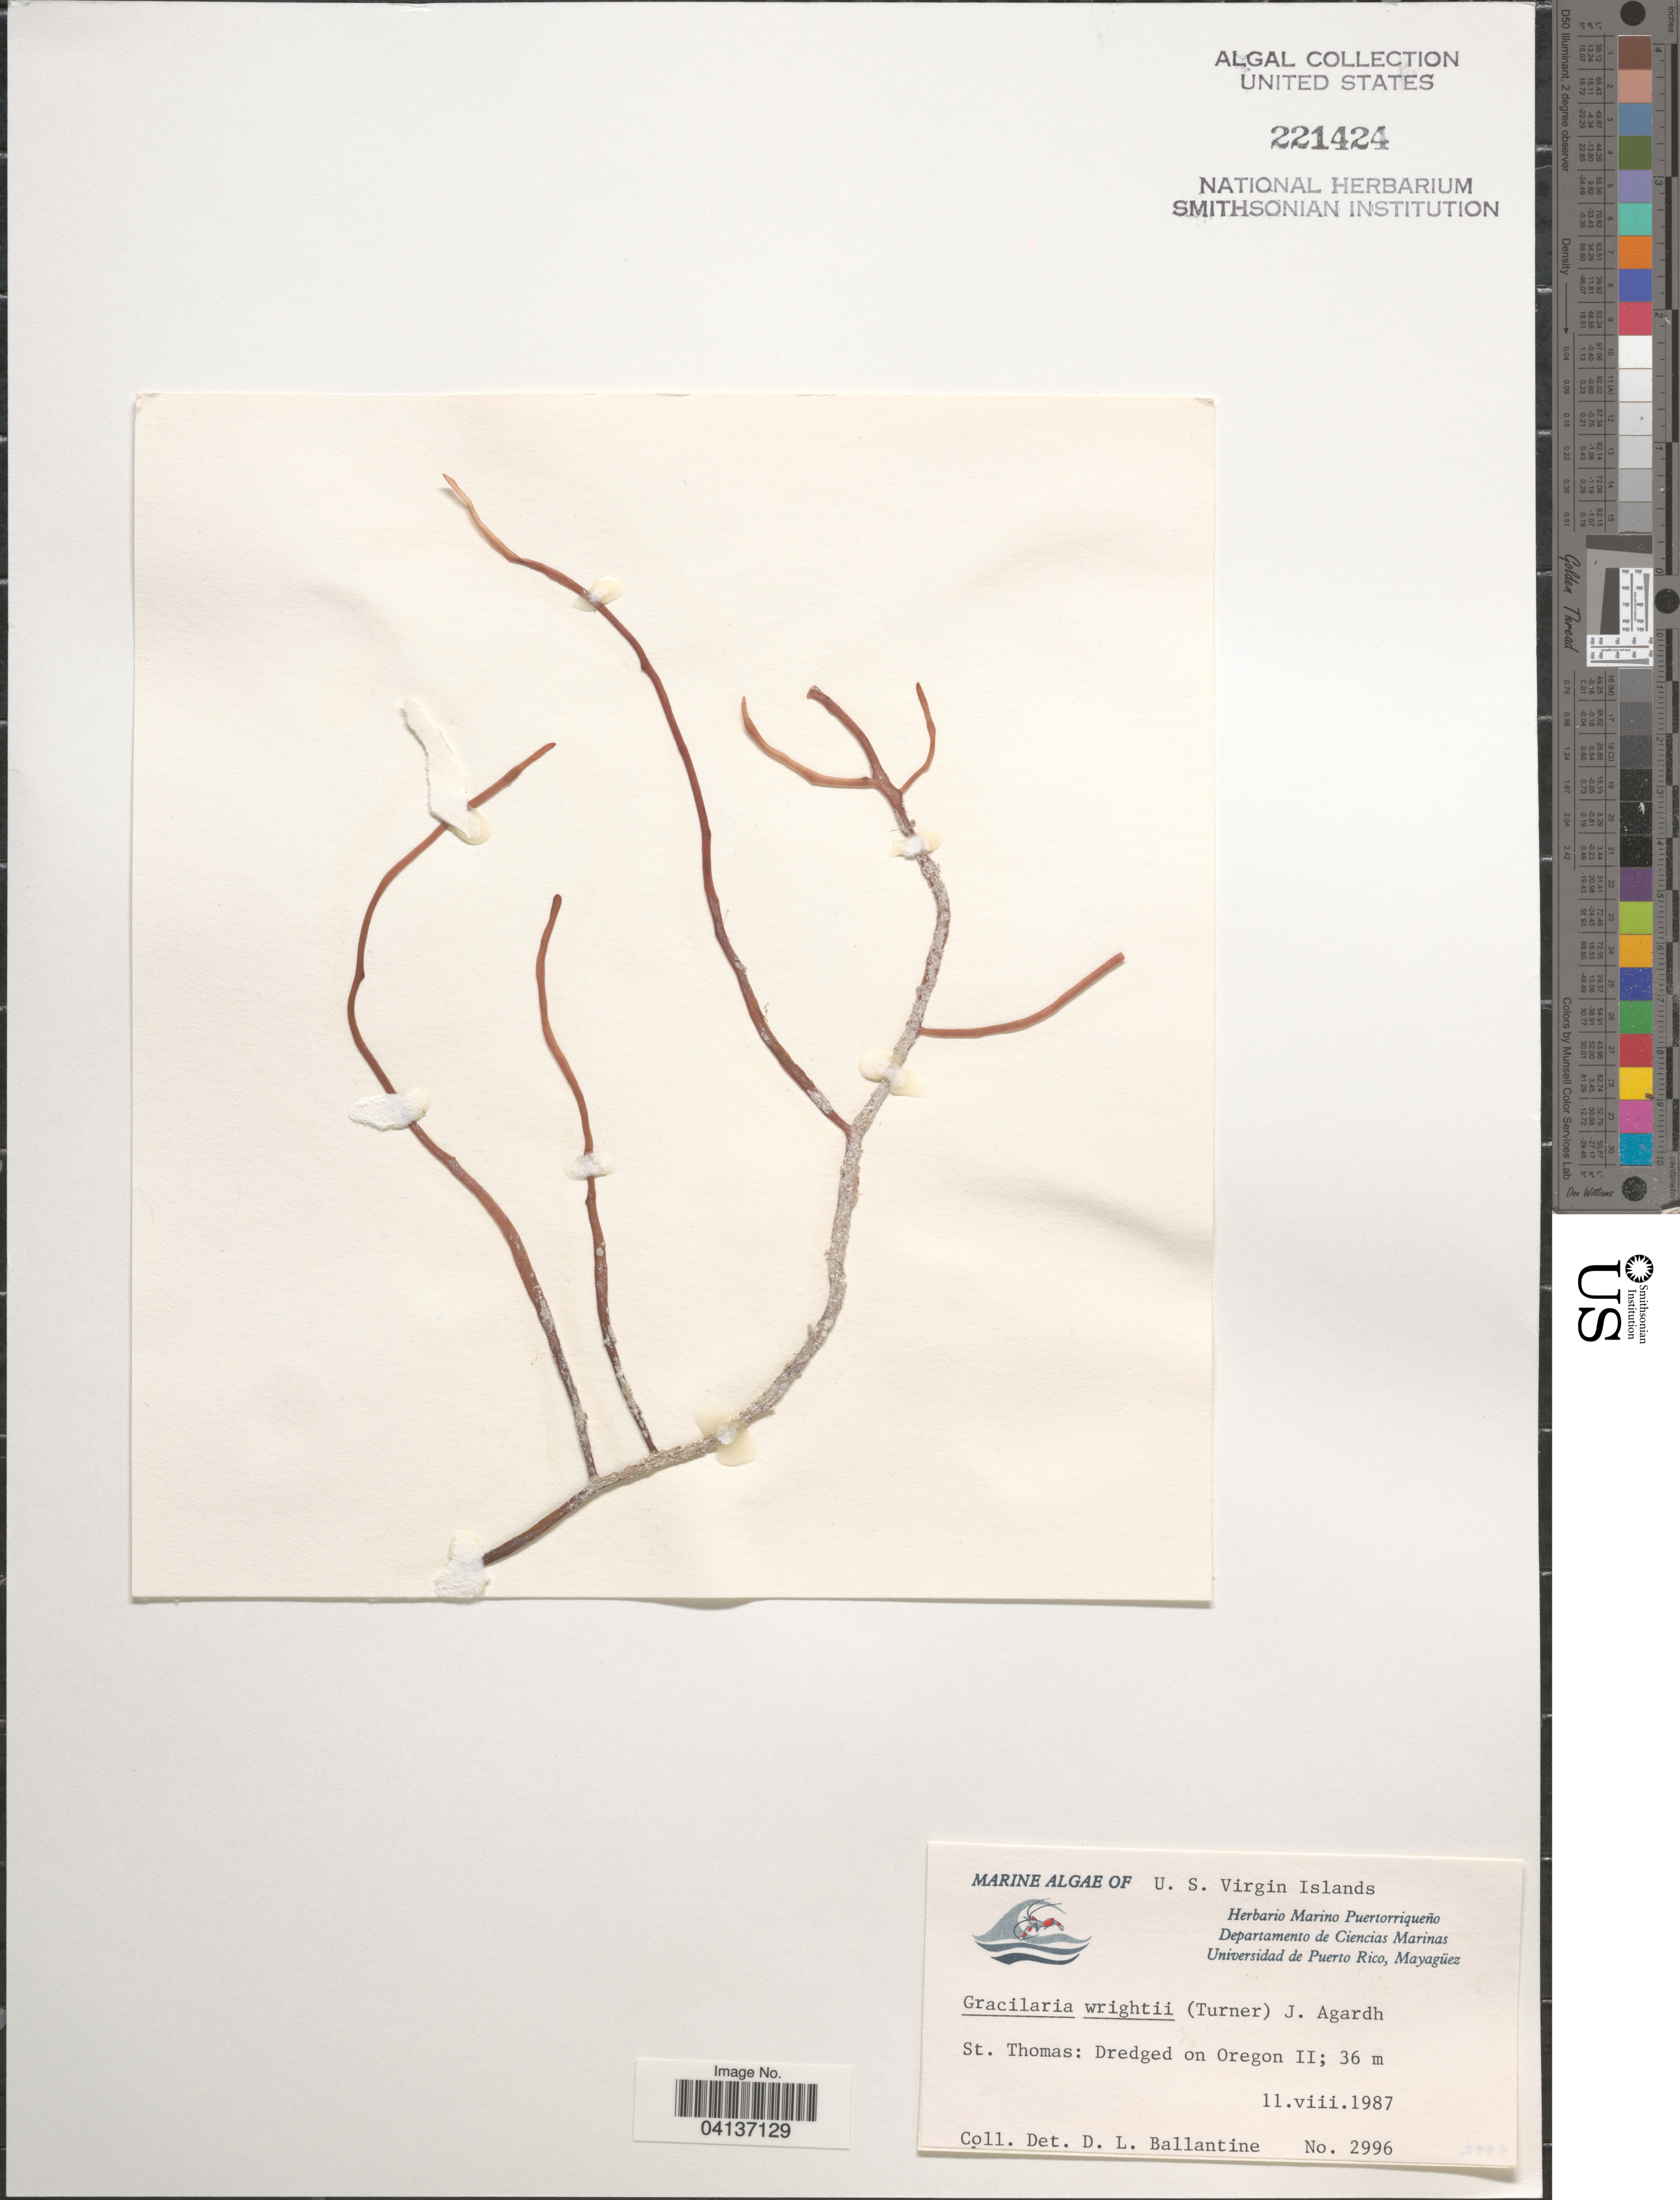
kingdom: Plantae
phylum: Rhodophyta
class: Florideophyceae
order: Gracilariales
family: Gracilariaceae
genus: Gracilaria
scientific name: Gracilaria wrightii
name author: (Turner) J. Agardh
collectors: D.L. Ballantine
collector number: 2996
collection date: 1987-08-11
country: U.S. Virgin Islands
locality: St. Thomas: Dredged on Oregon II.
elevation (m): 36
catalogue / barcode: US 221424